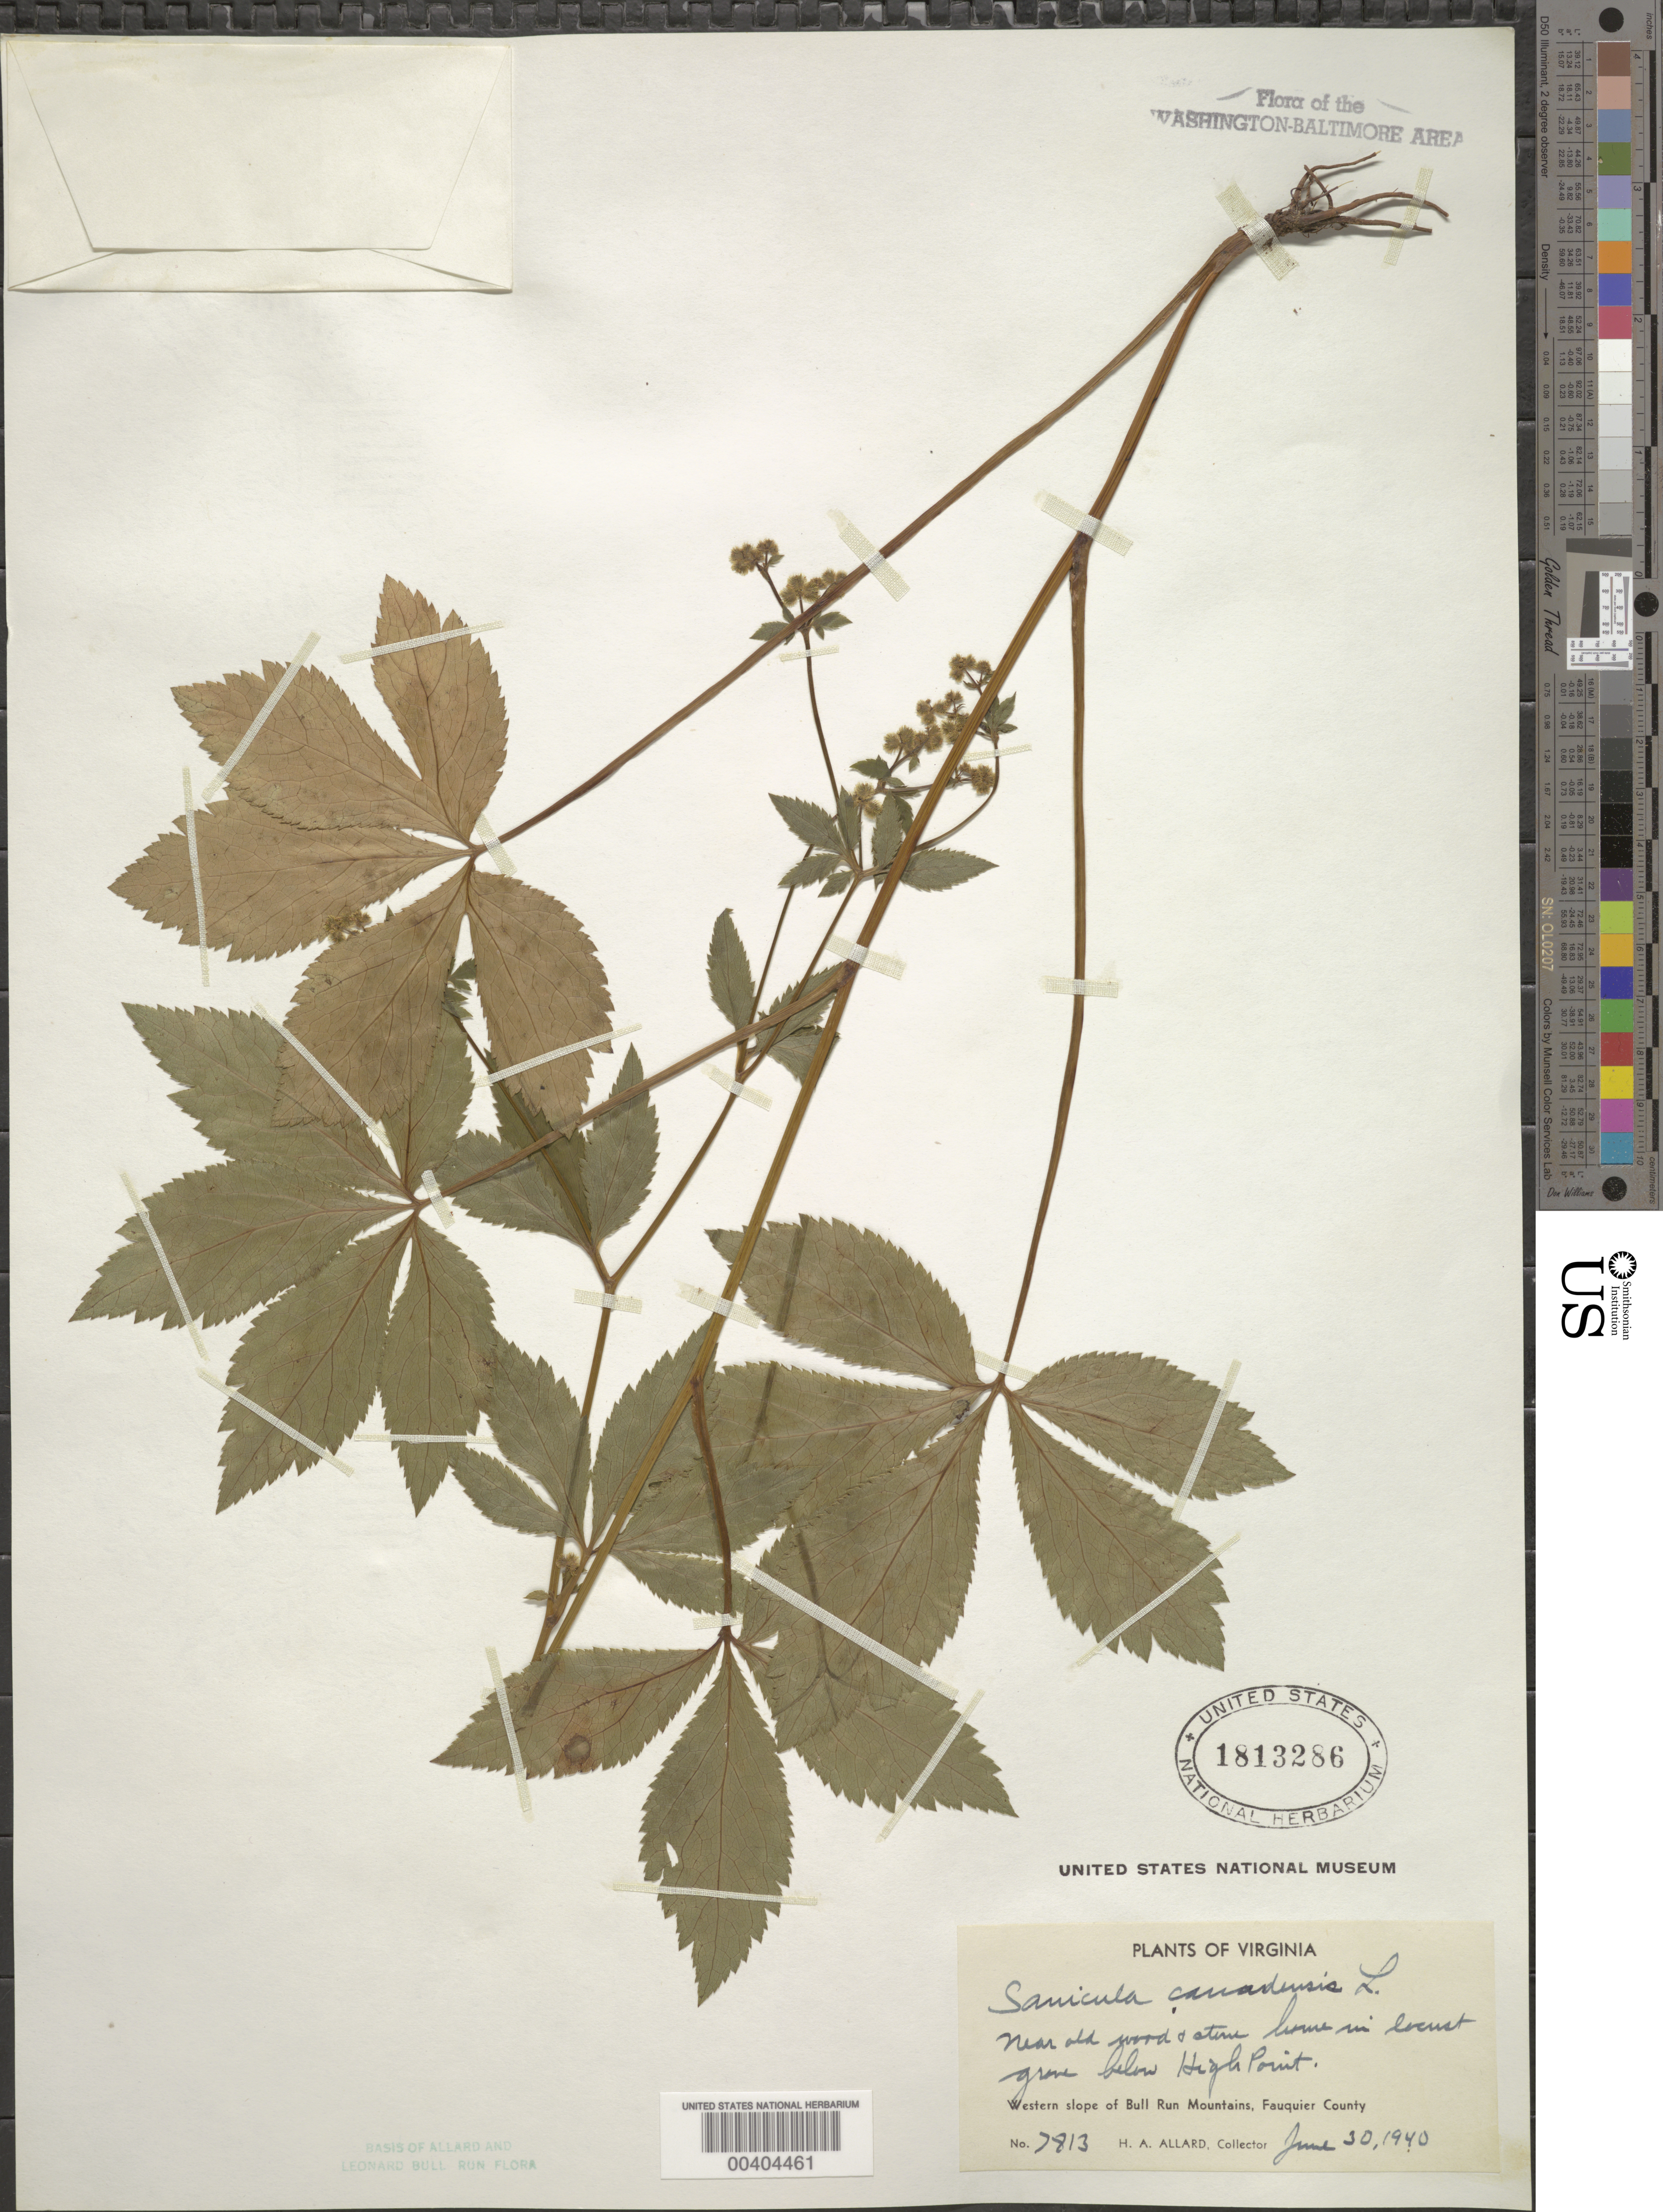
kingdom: Plantae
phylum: Tracheophyta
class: Magnoliopsida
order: Apiales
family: Apiaceae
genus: Sanicula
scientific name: Sanicula canadensis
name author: L.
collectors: H. A. Allard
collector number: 7813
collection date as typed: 30 Jun 1940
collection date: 1940-06-30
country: United States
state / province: Virginia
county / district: Fauquier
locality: Below High Point, western slope of Bull Run Mountains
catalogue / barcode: US 1813286